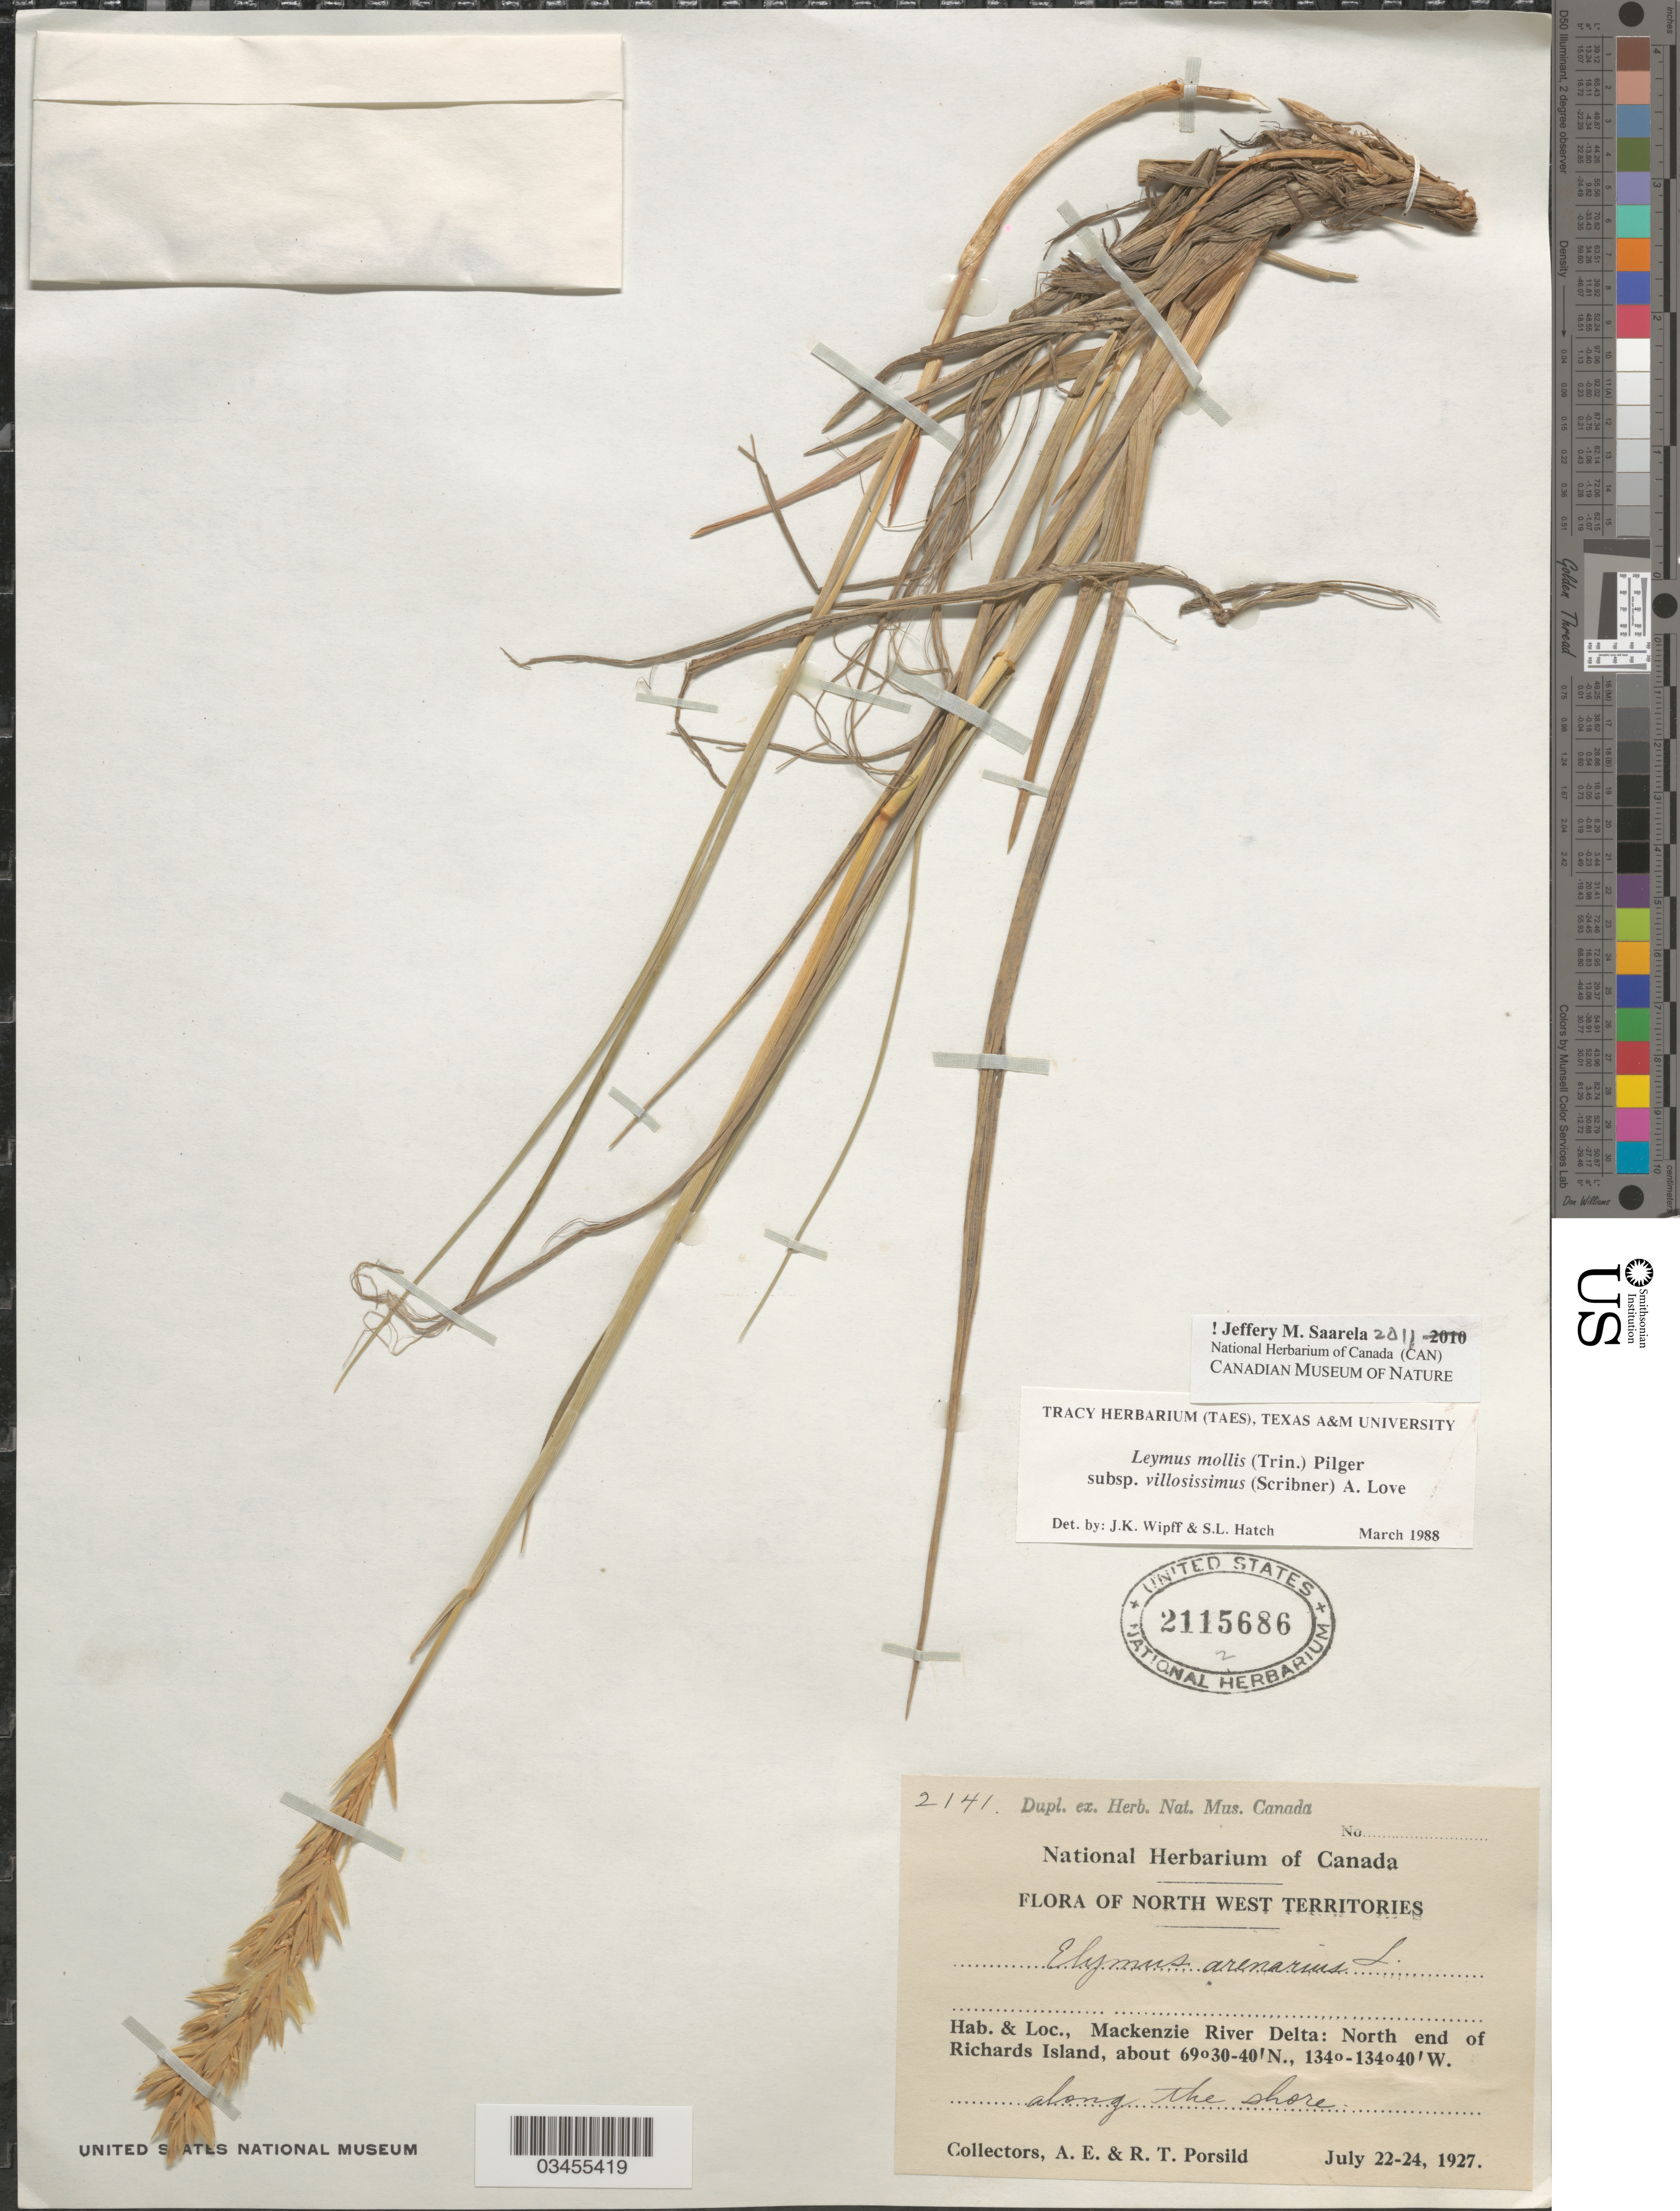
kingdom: Plantae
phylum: Tracheophyta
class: Liliopsida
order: Poales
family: Poaceae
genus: Leymus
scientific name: Leymus mollis subsp. villosissimus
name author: (Scribn.) Á. Löve & D. Löve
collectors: A. E. Porsild & R. T. Porsild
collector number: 2141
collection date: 1927-07-22/1927-07-24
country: Canada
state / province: Northwest Territories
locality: Mackenzie River Delta: North end of Richards Island.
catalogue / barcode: US 2115686